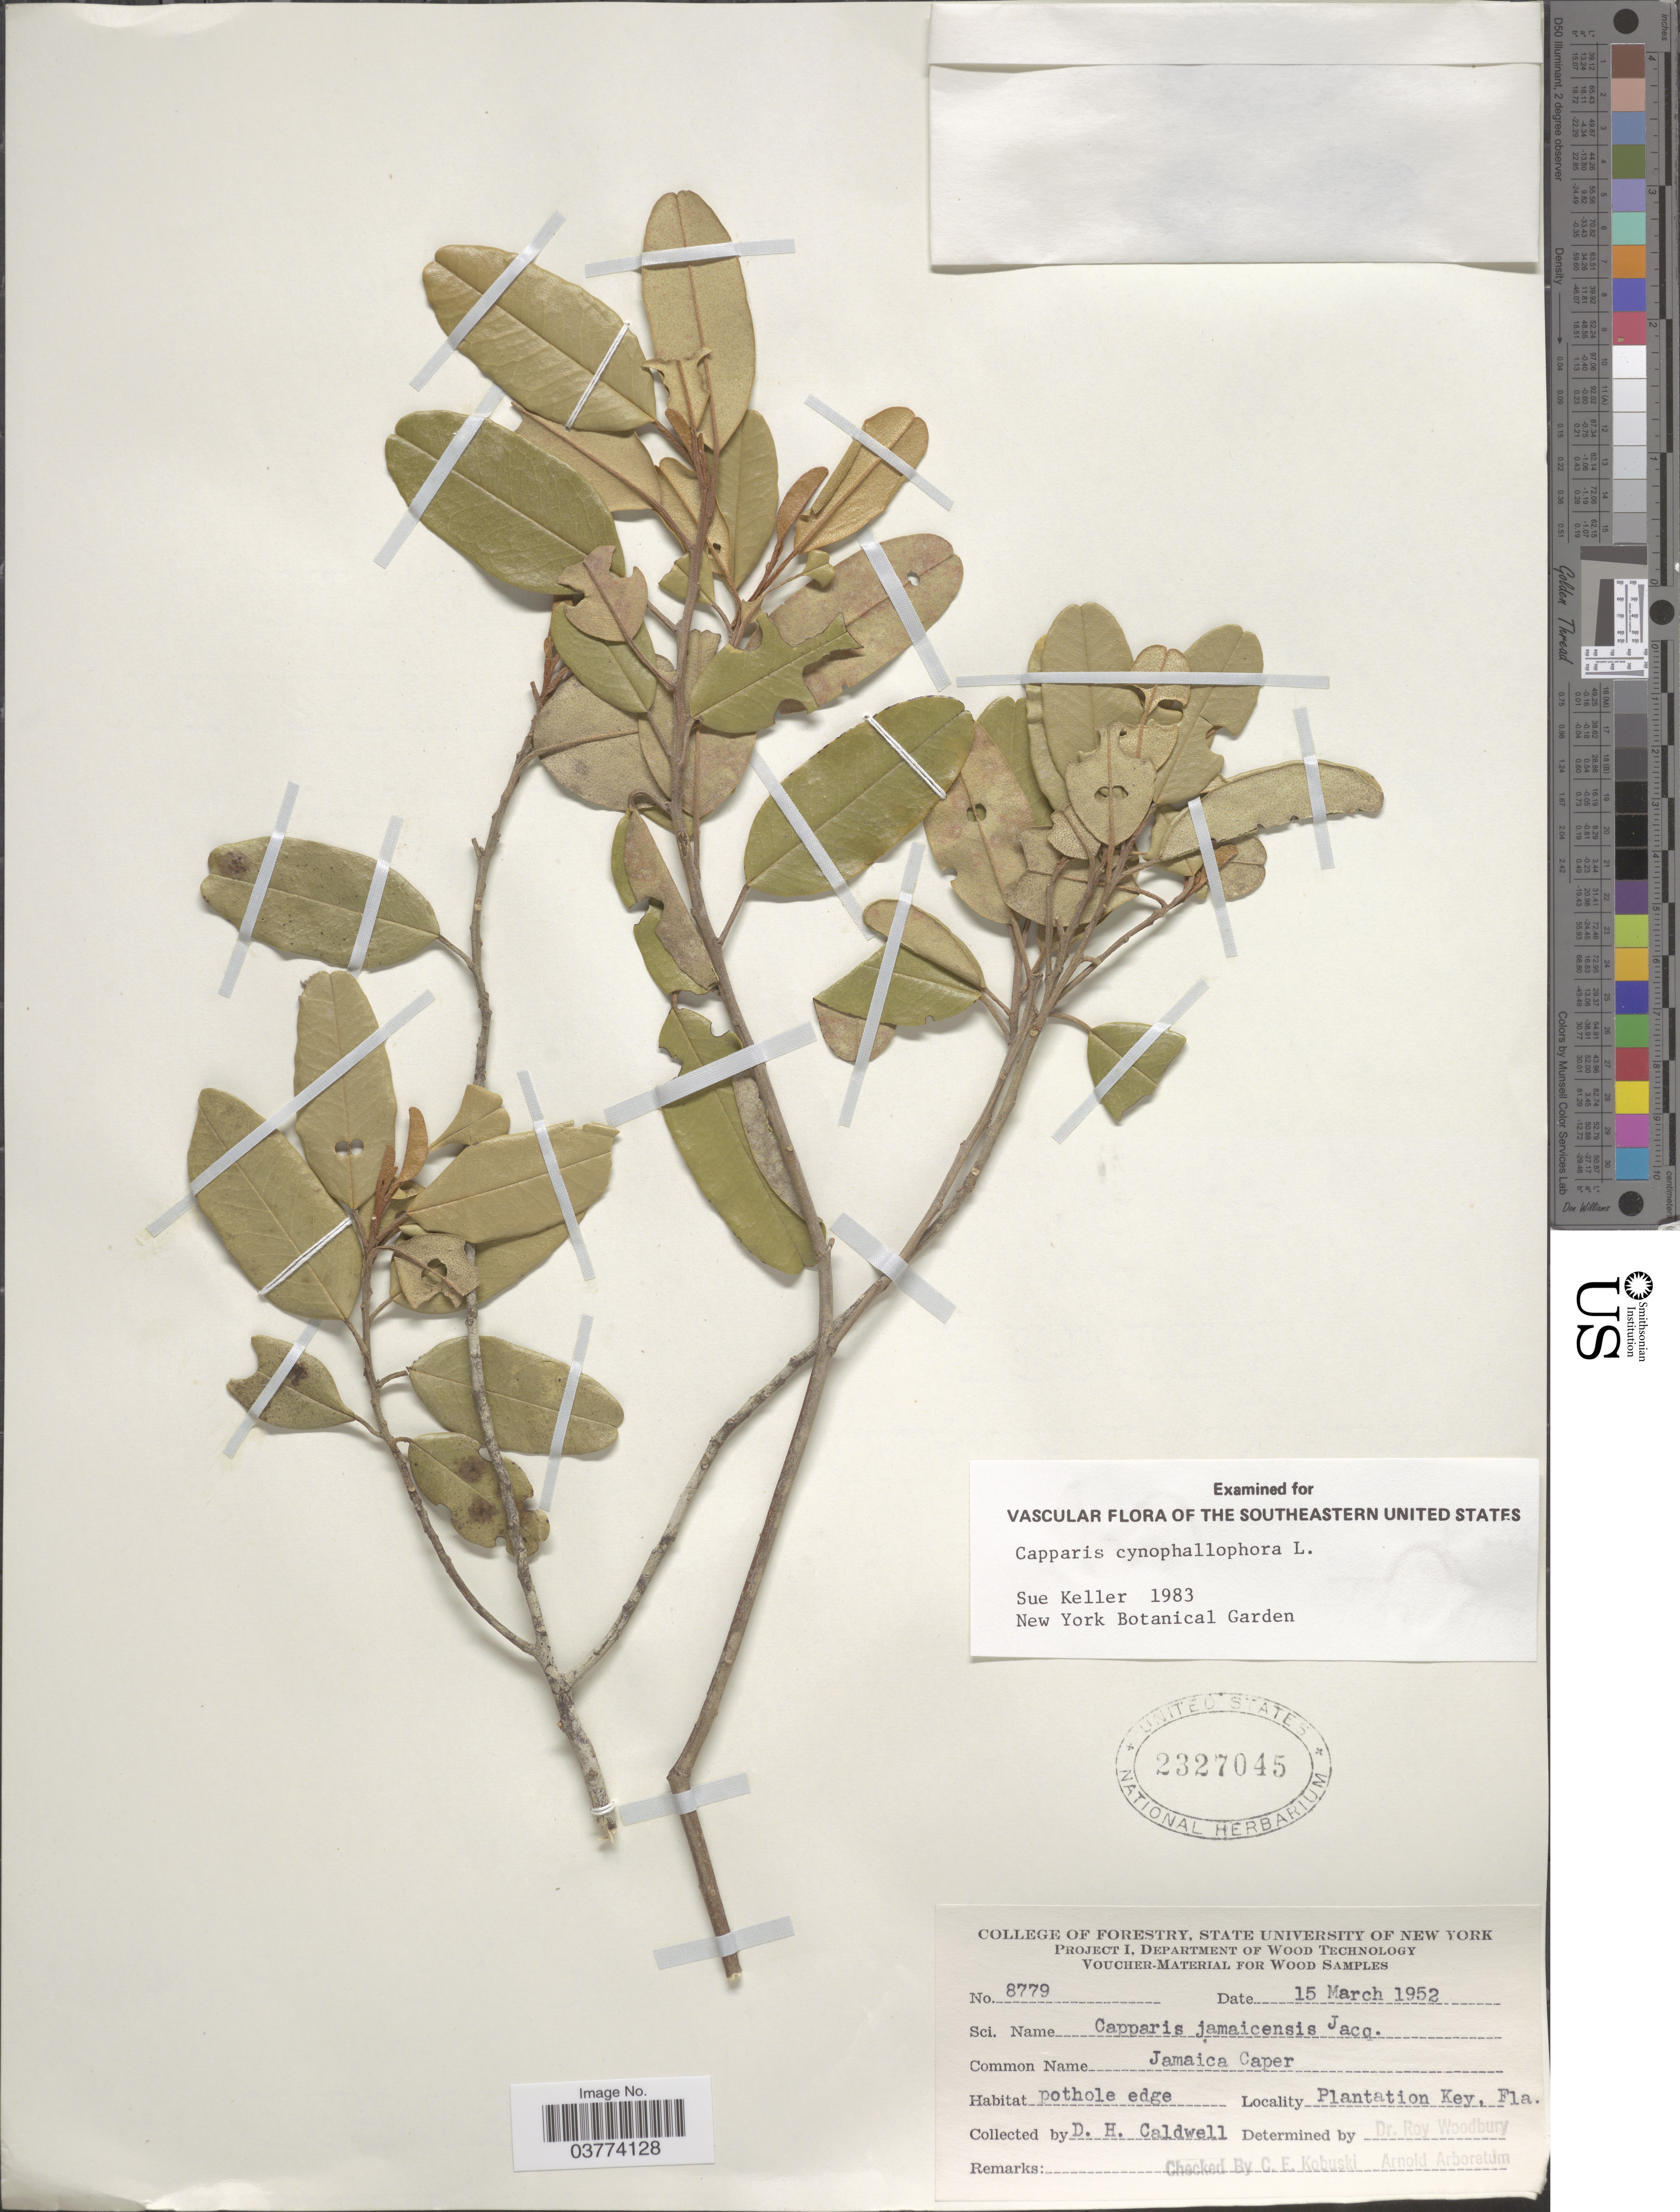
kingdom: Plantae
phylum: Tracheophyta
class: Magnoliopsida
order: Brassicales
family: Capparaceae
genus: Quadrella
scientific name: Quadrella cynophallophora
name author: (L.) Hutch.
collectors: D. H. Caldwell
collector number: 8779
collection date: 1952-03-15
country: United States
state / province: Florida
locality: Plantation Key.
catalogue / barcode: US 2327045